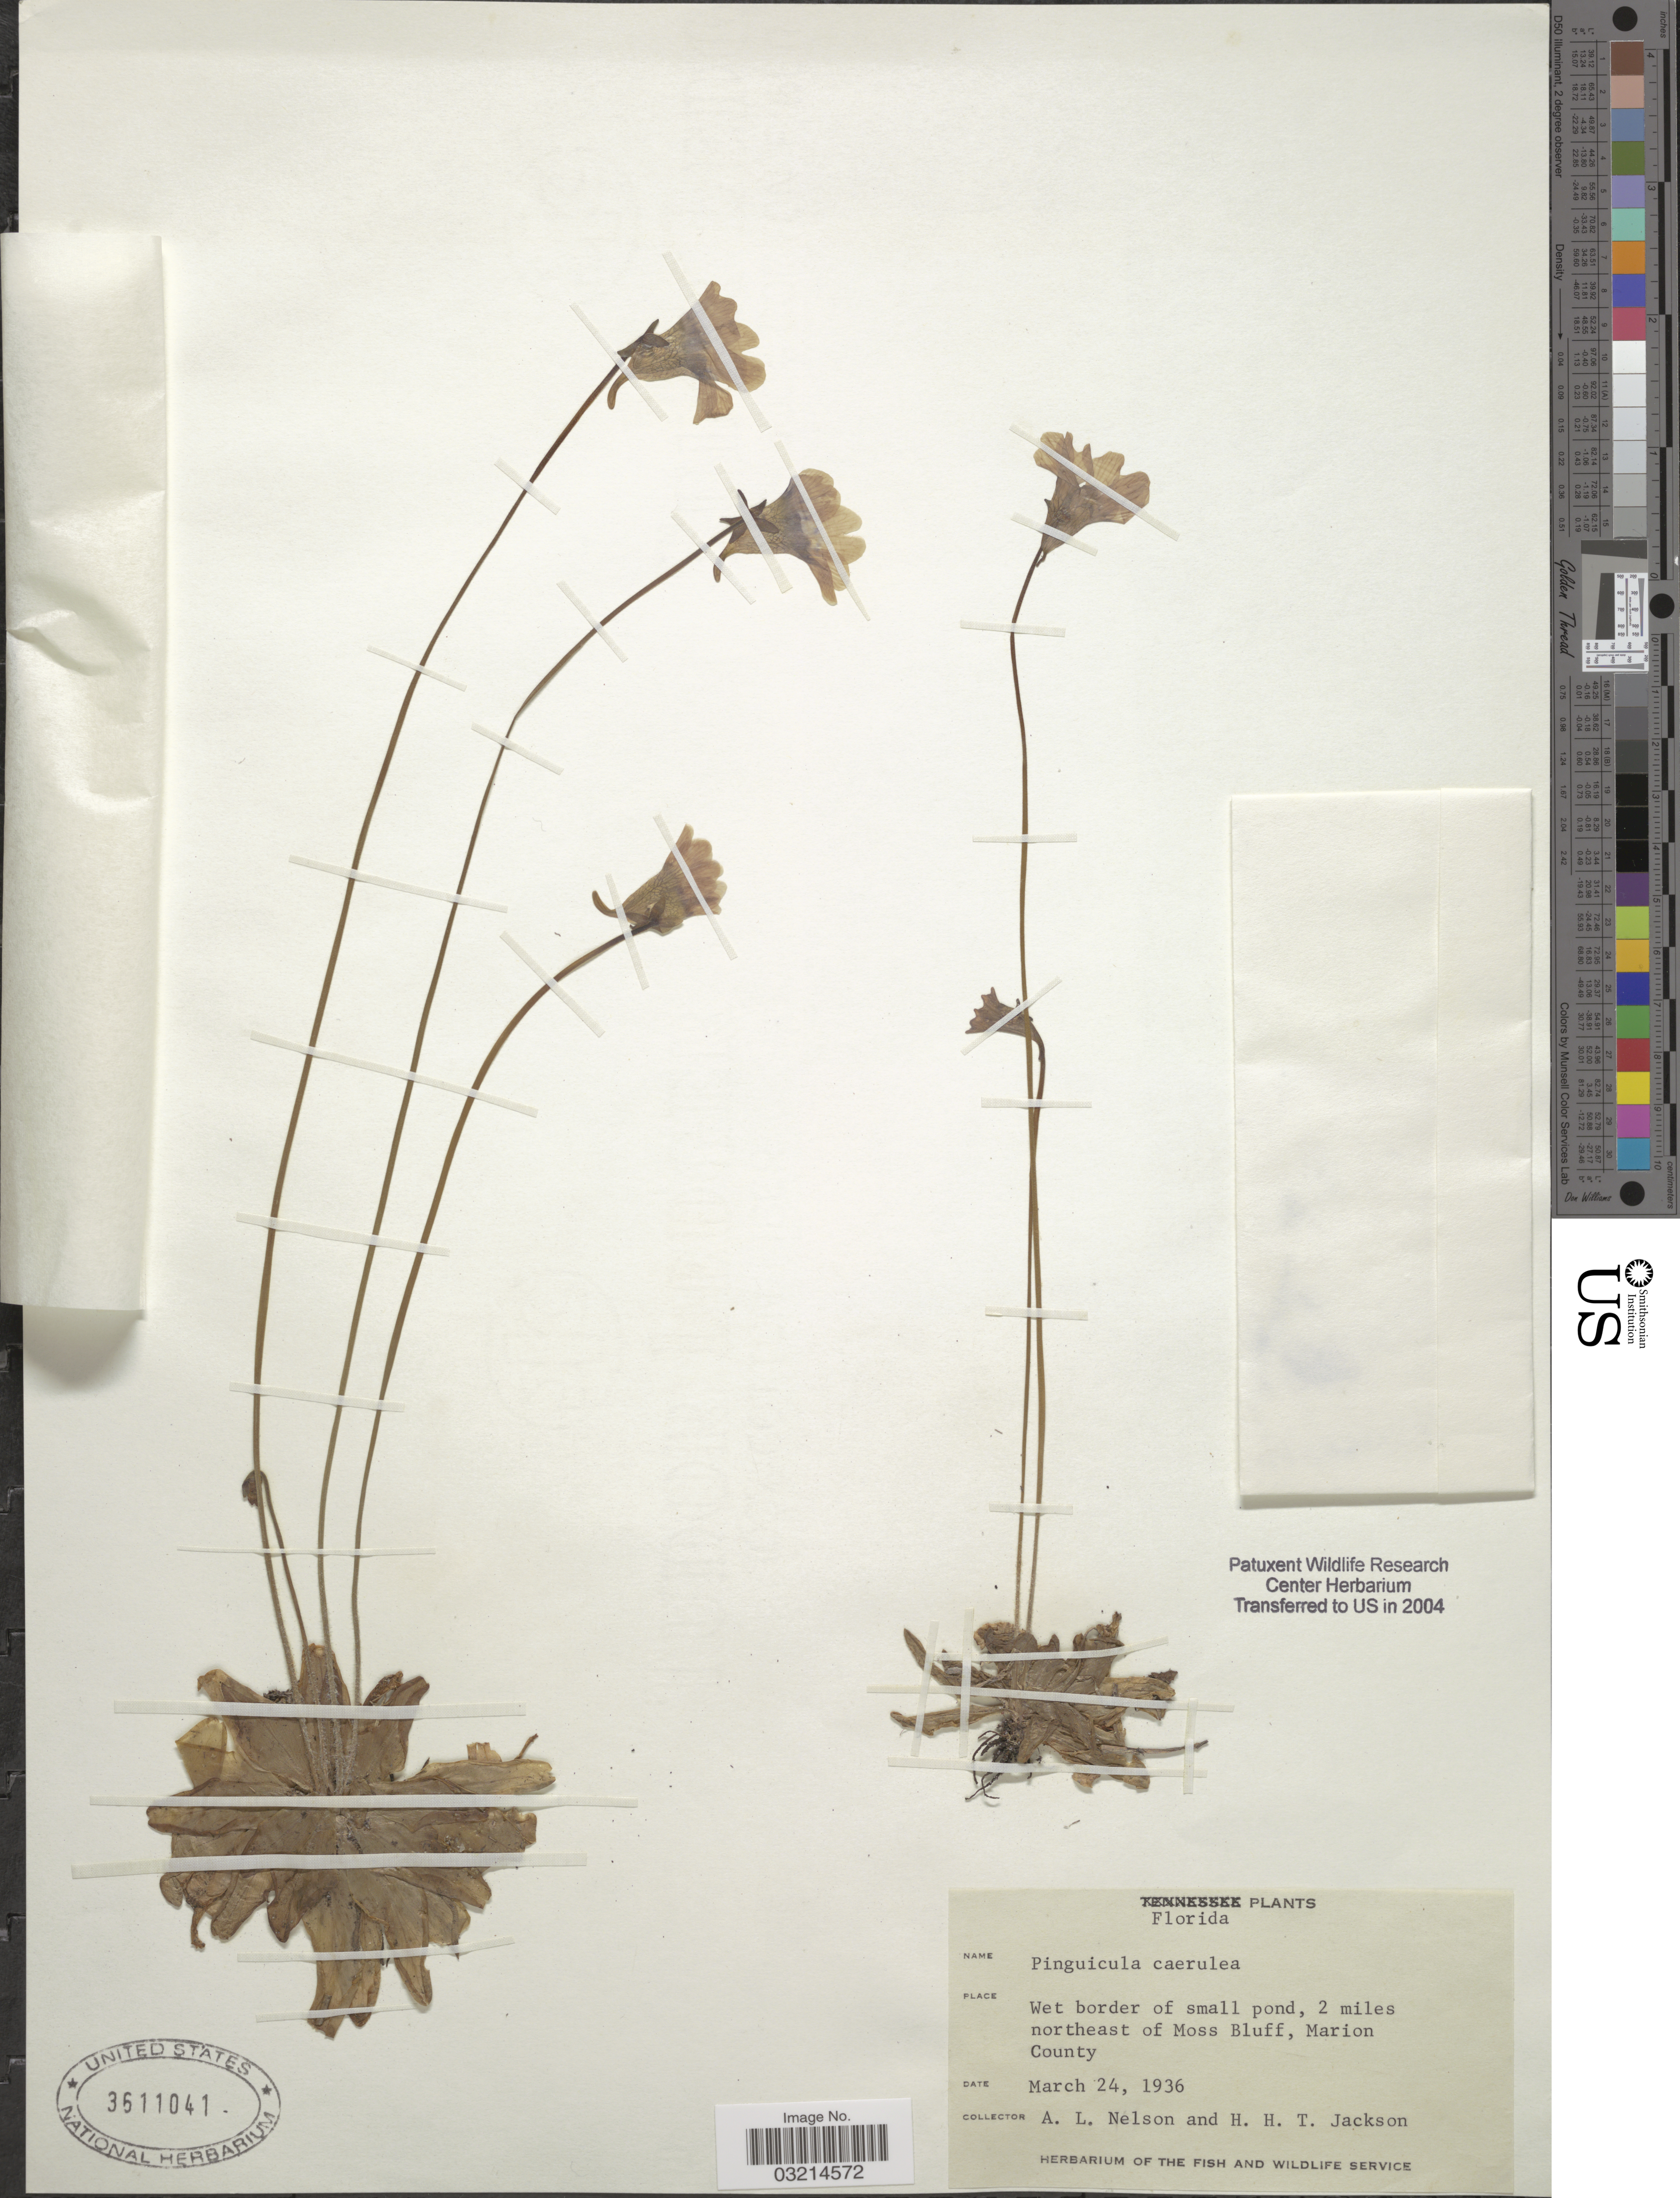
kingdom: Plantae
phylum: Tracheophyta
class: Magnoliopsida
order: Lamiales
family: Lentibulariaceae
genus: Pinguicula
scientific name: Pinguicula caerulea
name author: Walter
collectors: A. L. Nelson & H. Jackson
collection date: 1936-03-24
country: United States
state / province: Florida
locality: Wet border of small pond, 2 miles northeast of Moss Bluff, Marion County.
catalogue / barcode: US 3611041